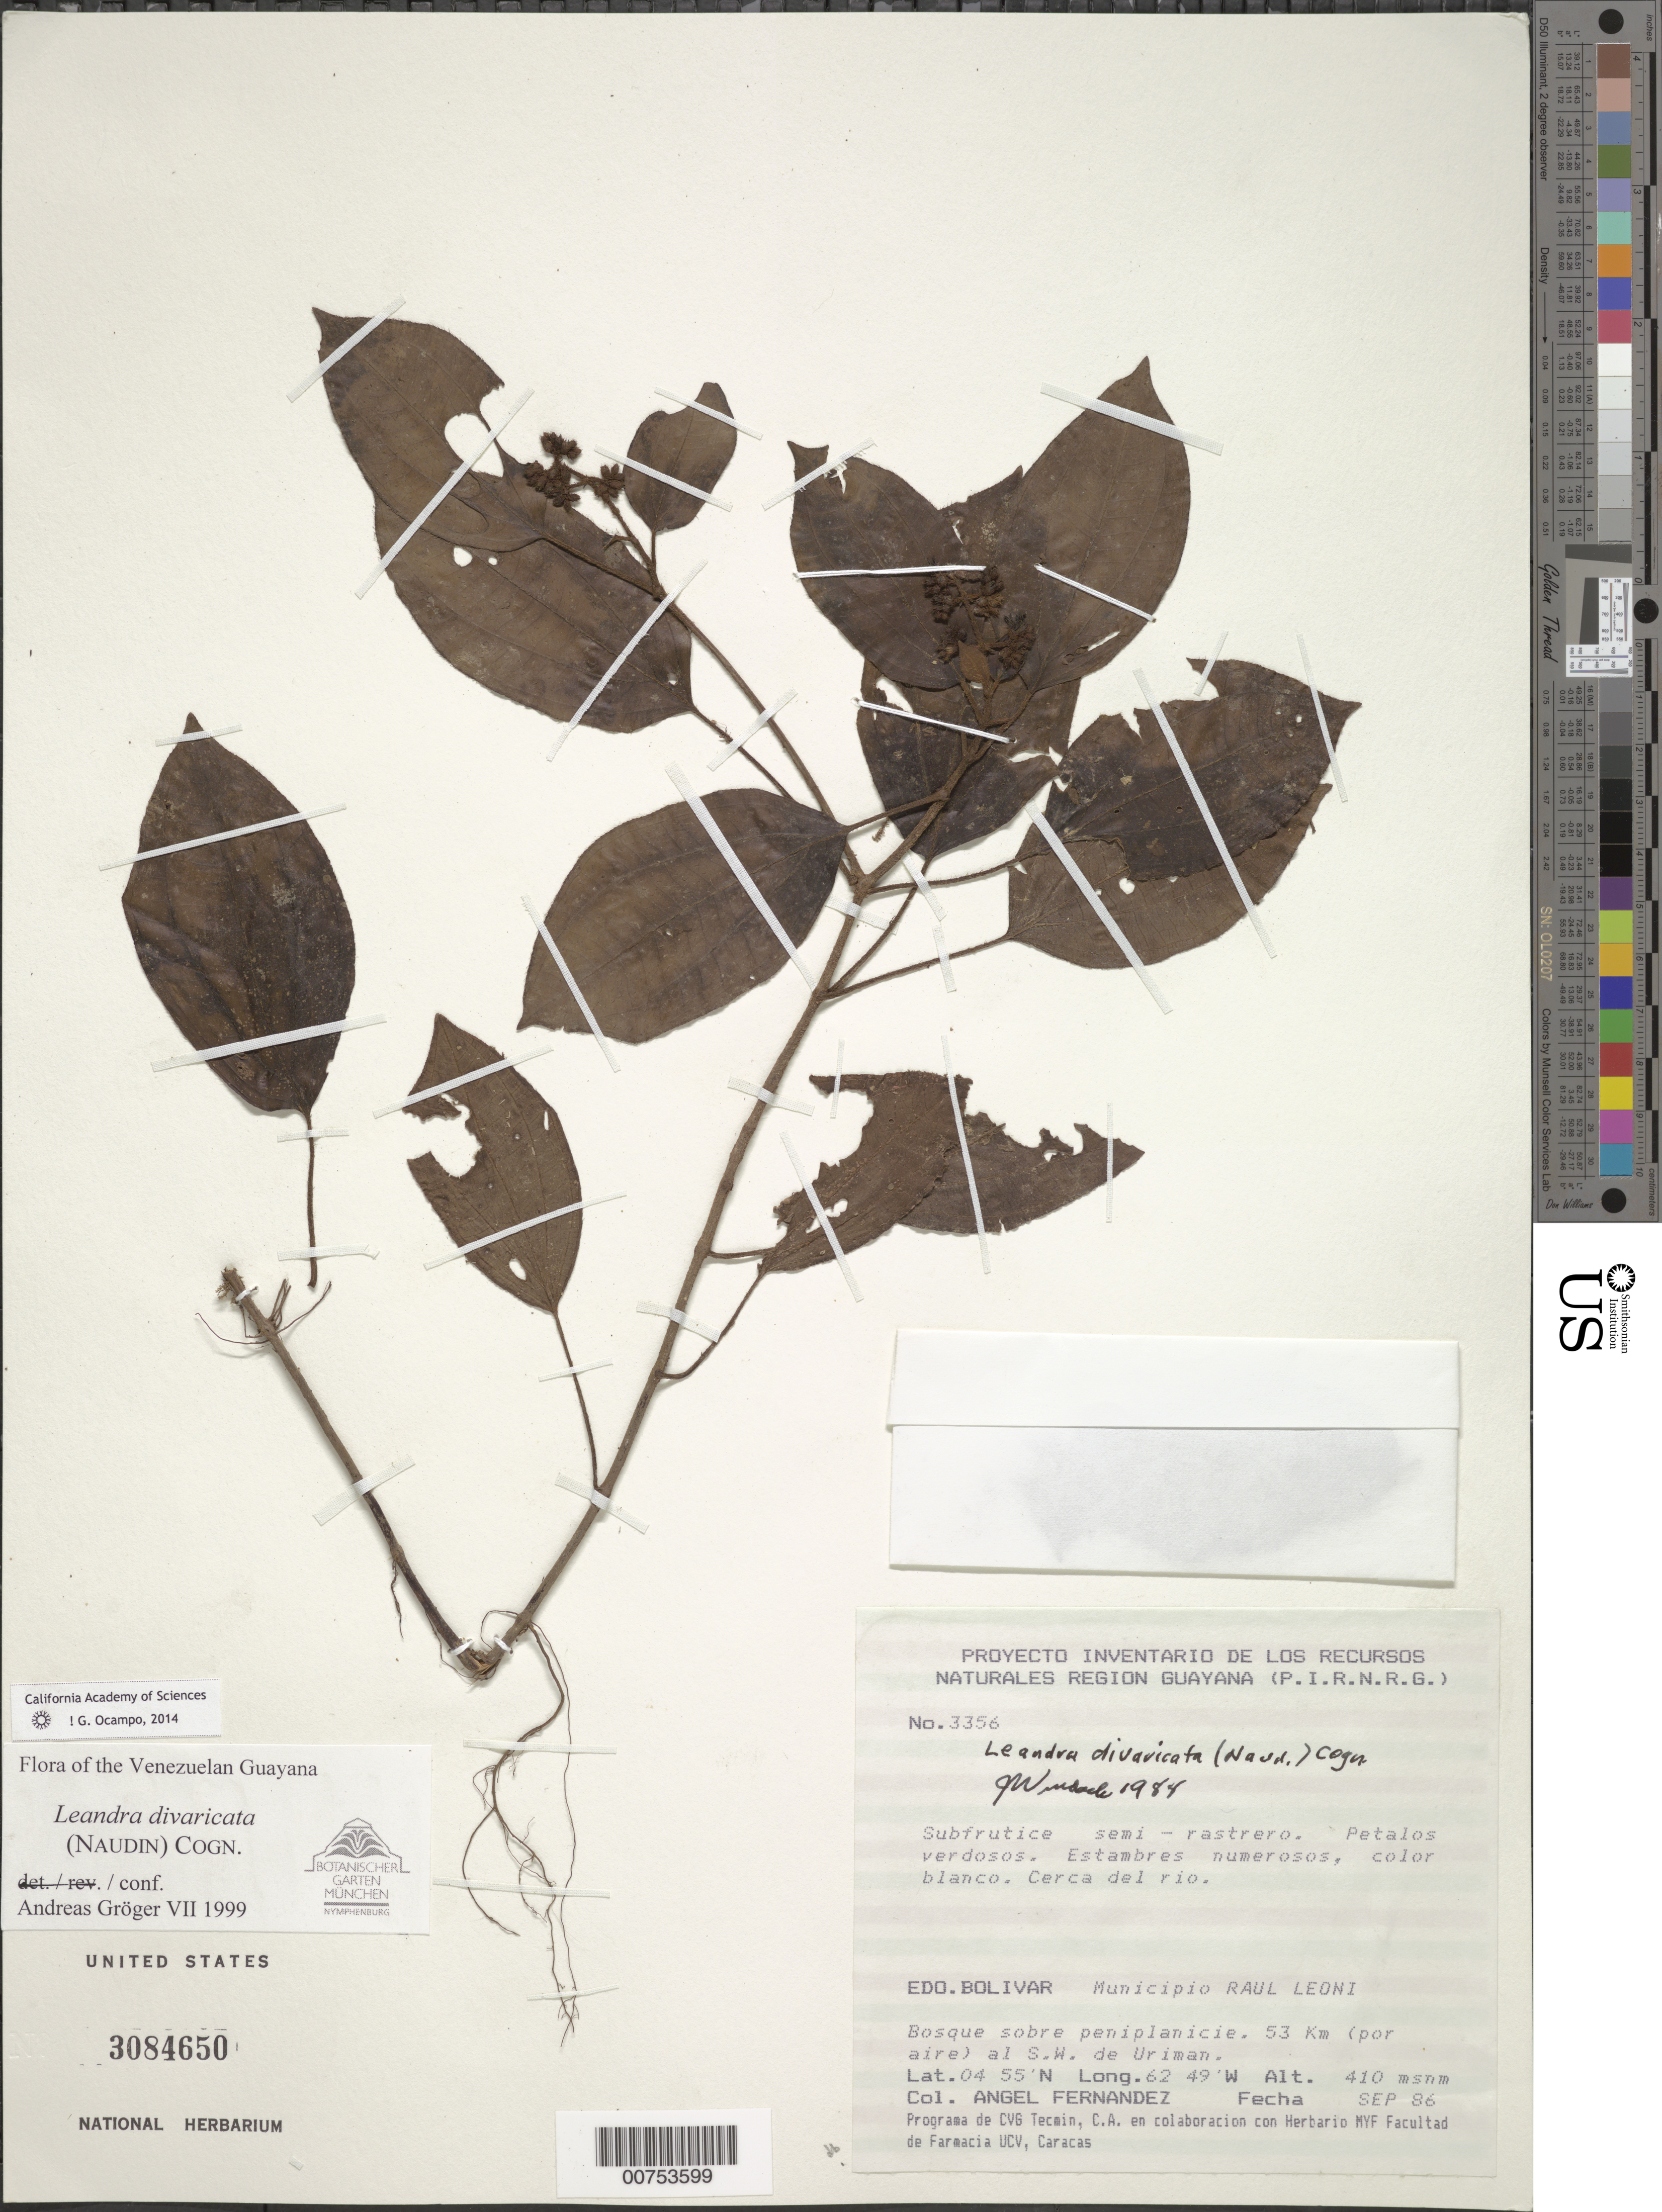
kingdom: Plantae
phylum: Tracheophyta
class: Magnoliopsida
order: Myrtales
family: Melastomataceae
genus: Leandra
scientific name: Leandra divaricata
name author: (Naudin) Cogn.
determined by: Gröger, A.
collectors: A. Fernández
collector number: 3356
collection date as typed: Sep-86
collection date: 1986-09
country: Venezuela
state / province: Bolívar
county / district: Angostura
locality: Mun. Raúl Leoni [=Angostura], 78 km by air S of Uriman tepuí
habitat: Bosque sobre peniplanicie; cerca del rio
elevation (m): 410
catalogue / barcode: US 3084650